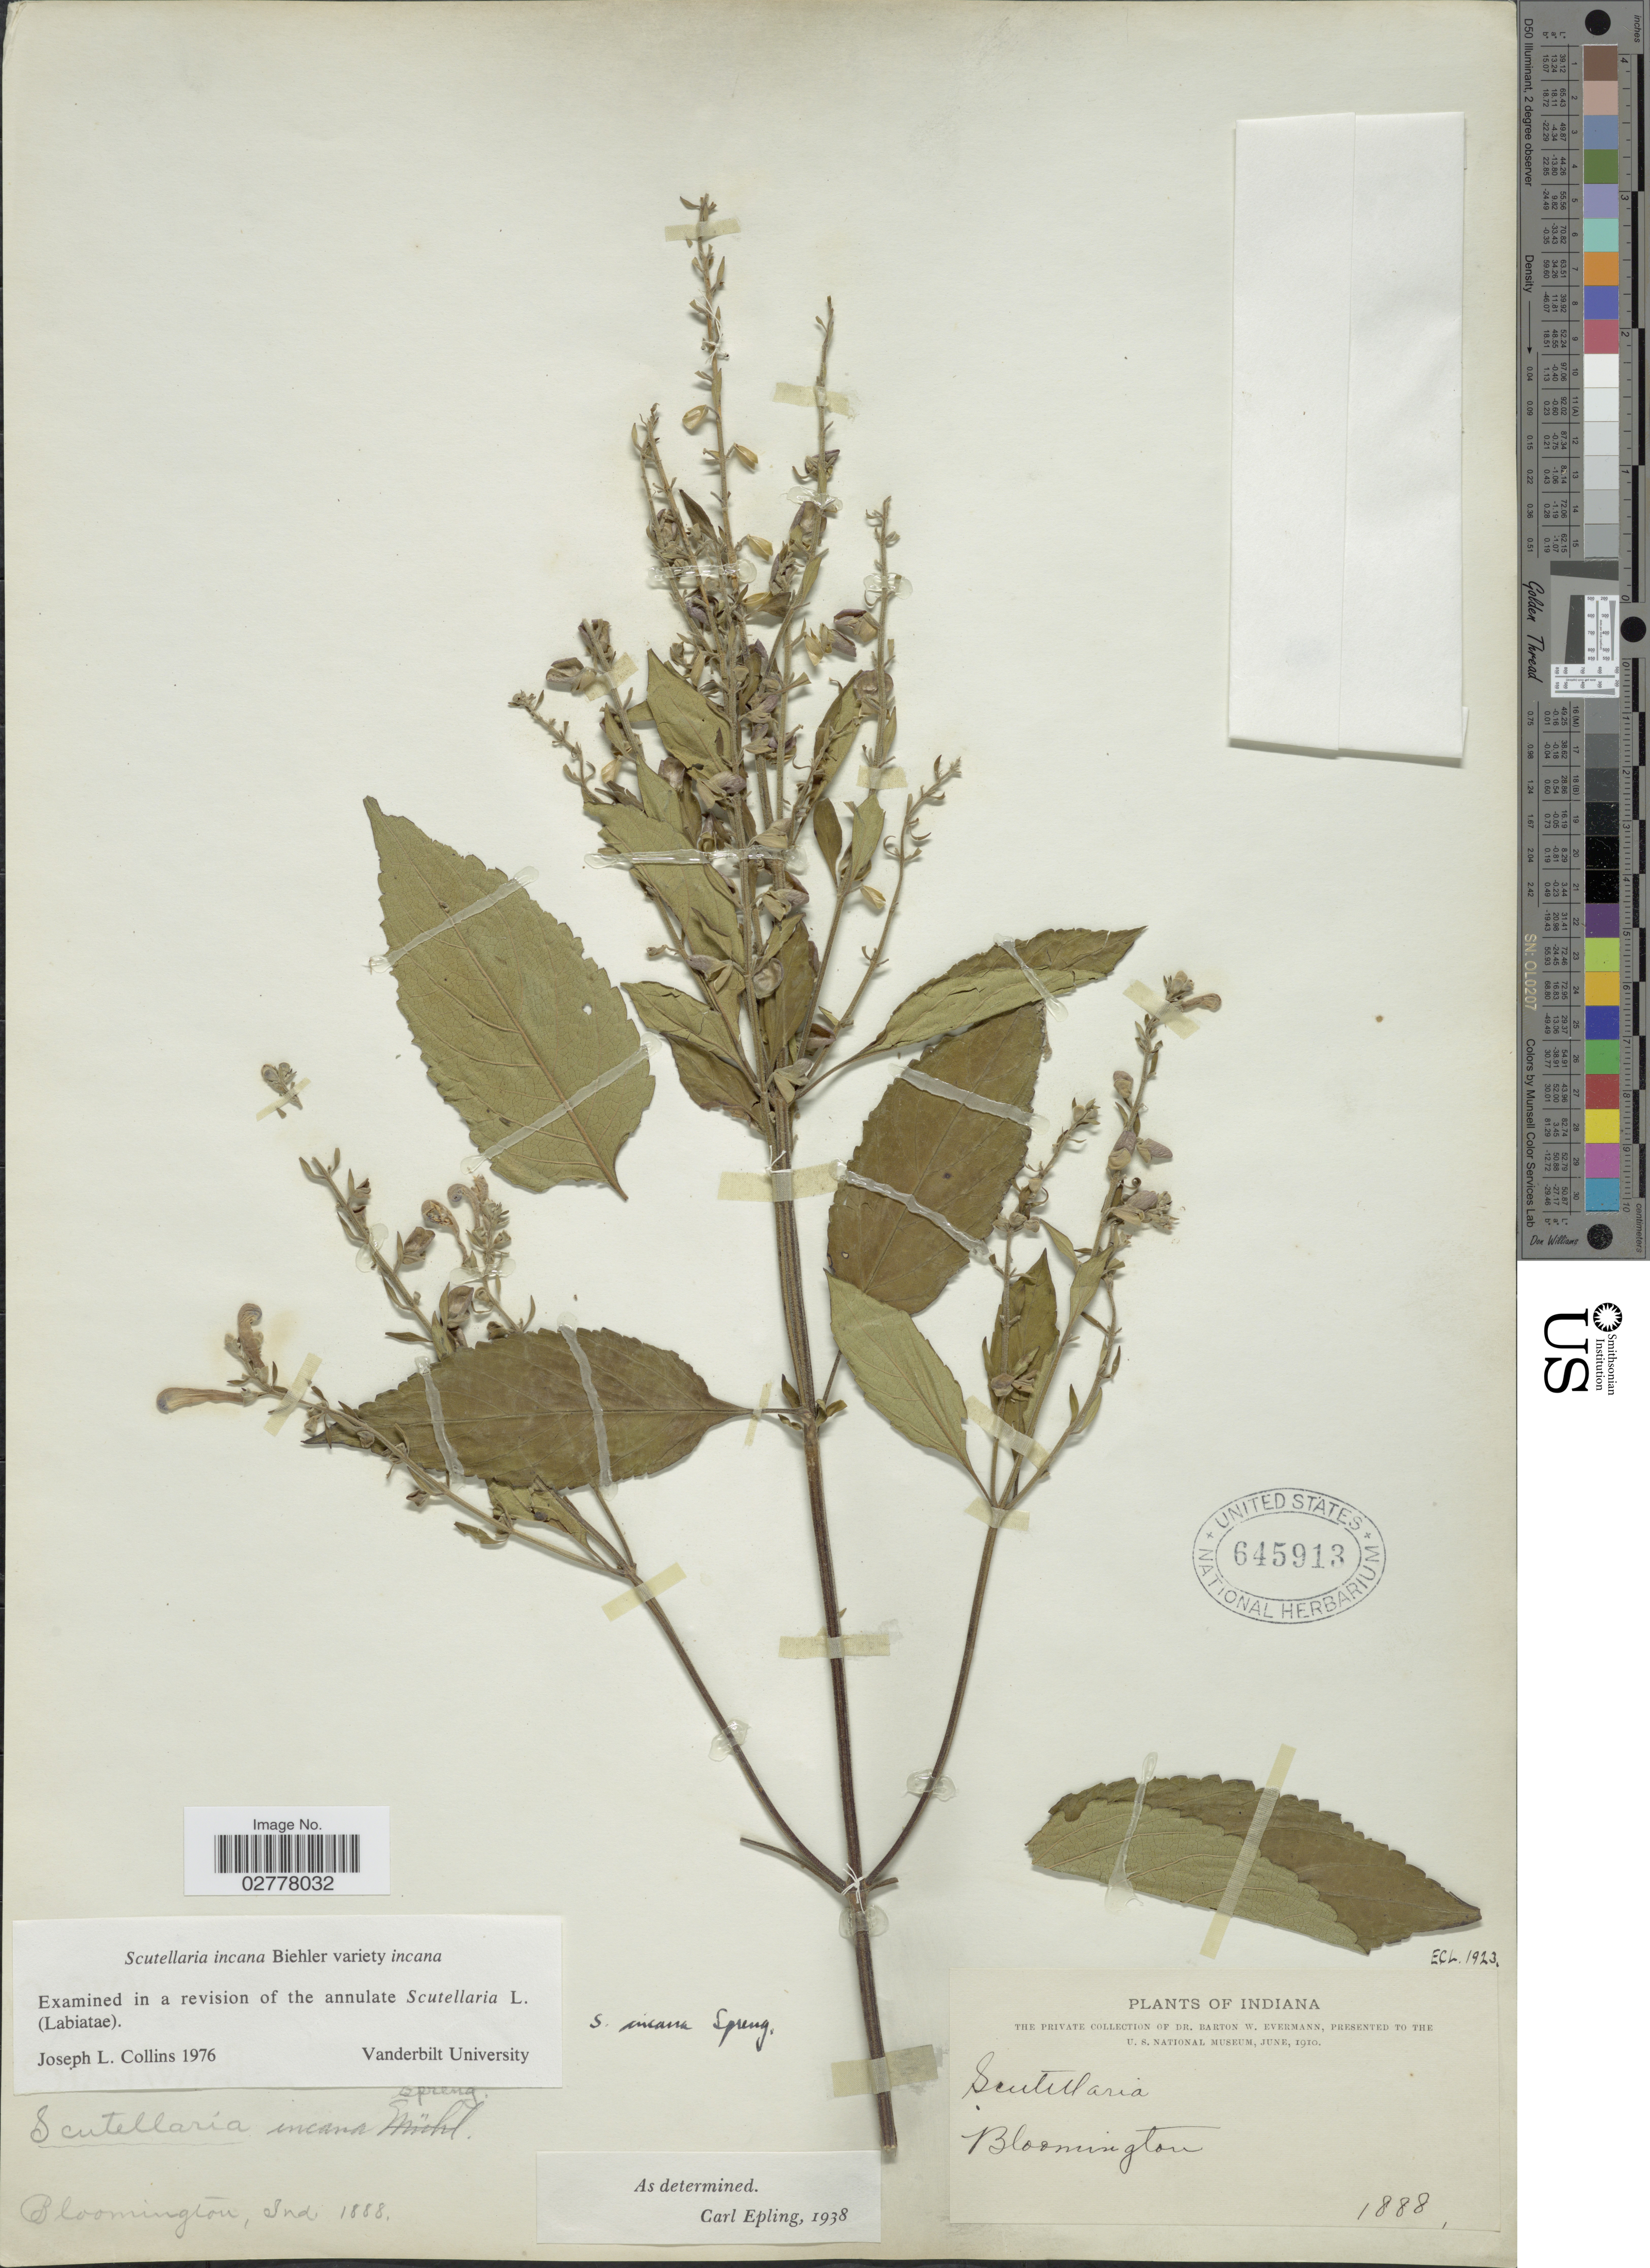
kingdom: Plantae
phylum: Tracheophyta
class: Magnoliopsida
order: Lamiales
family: Lamiaceae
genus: Scutellaria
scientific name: Scutellaria incana var. incana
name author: Biehler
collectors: B. W. Evermann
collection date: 1888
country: United States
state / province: Indiana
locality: Bloomington.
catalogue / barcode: US 645913